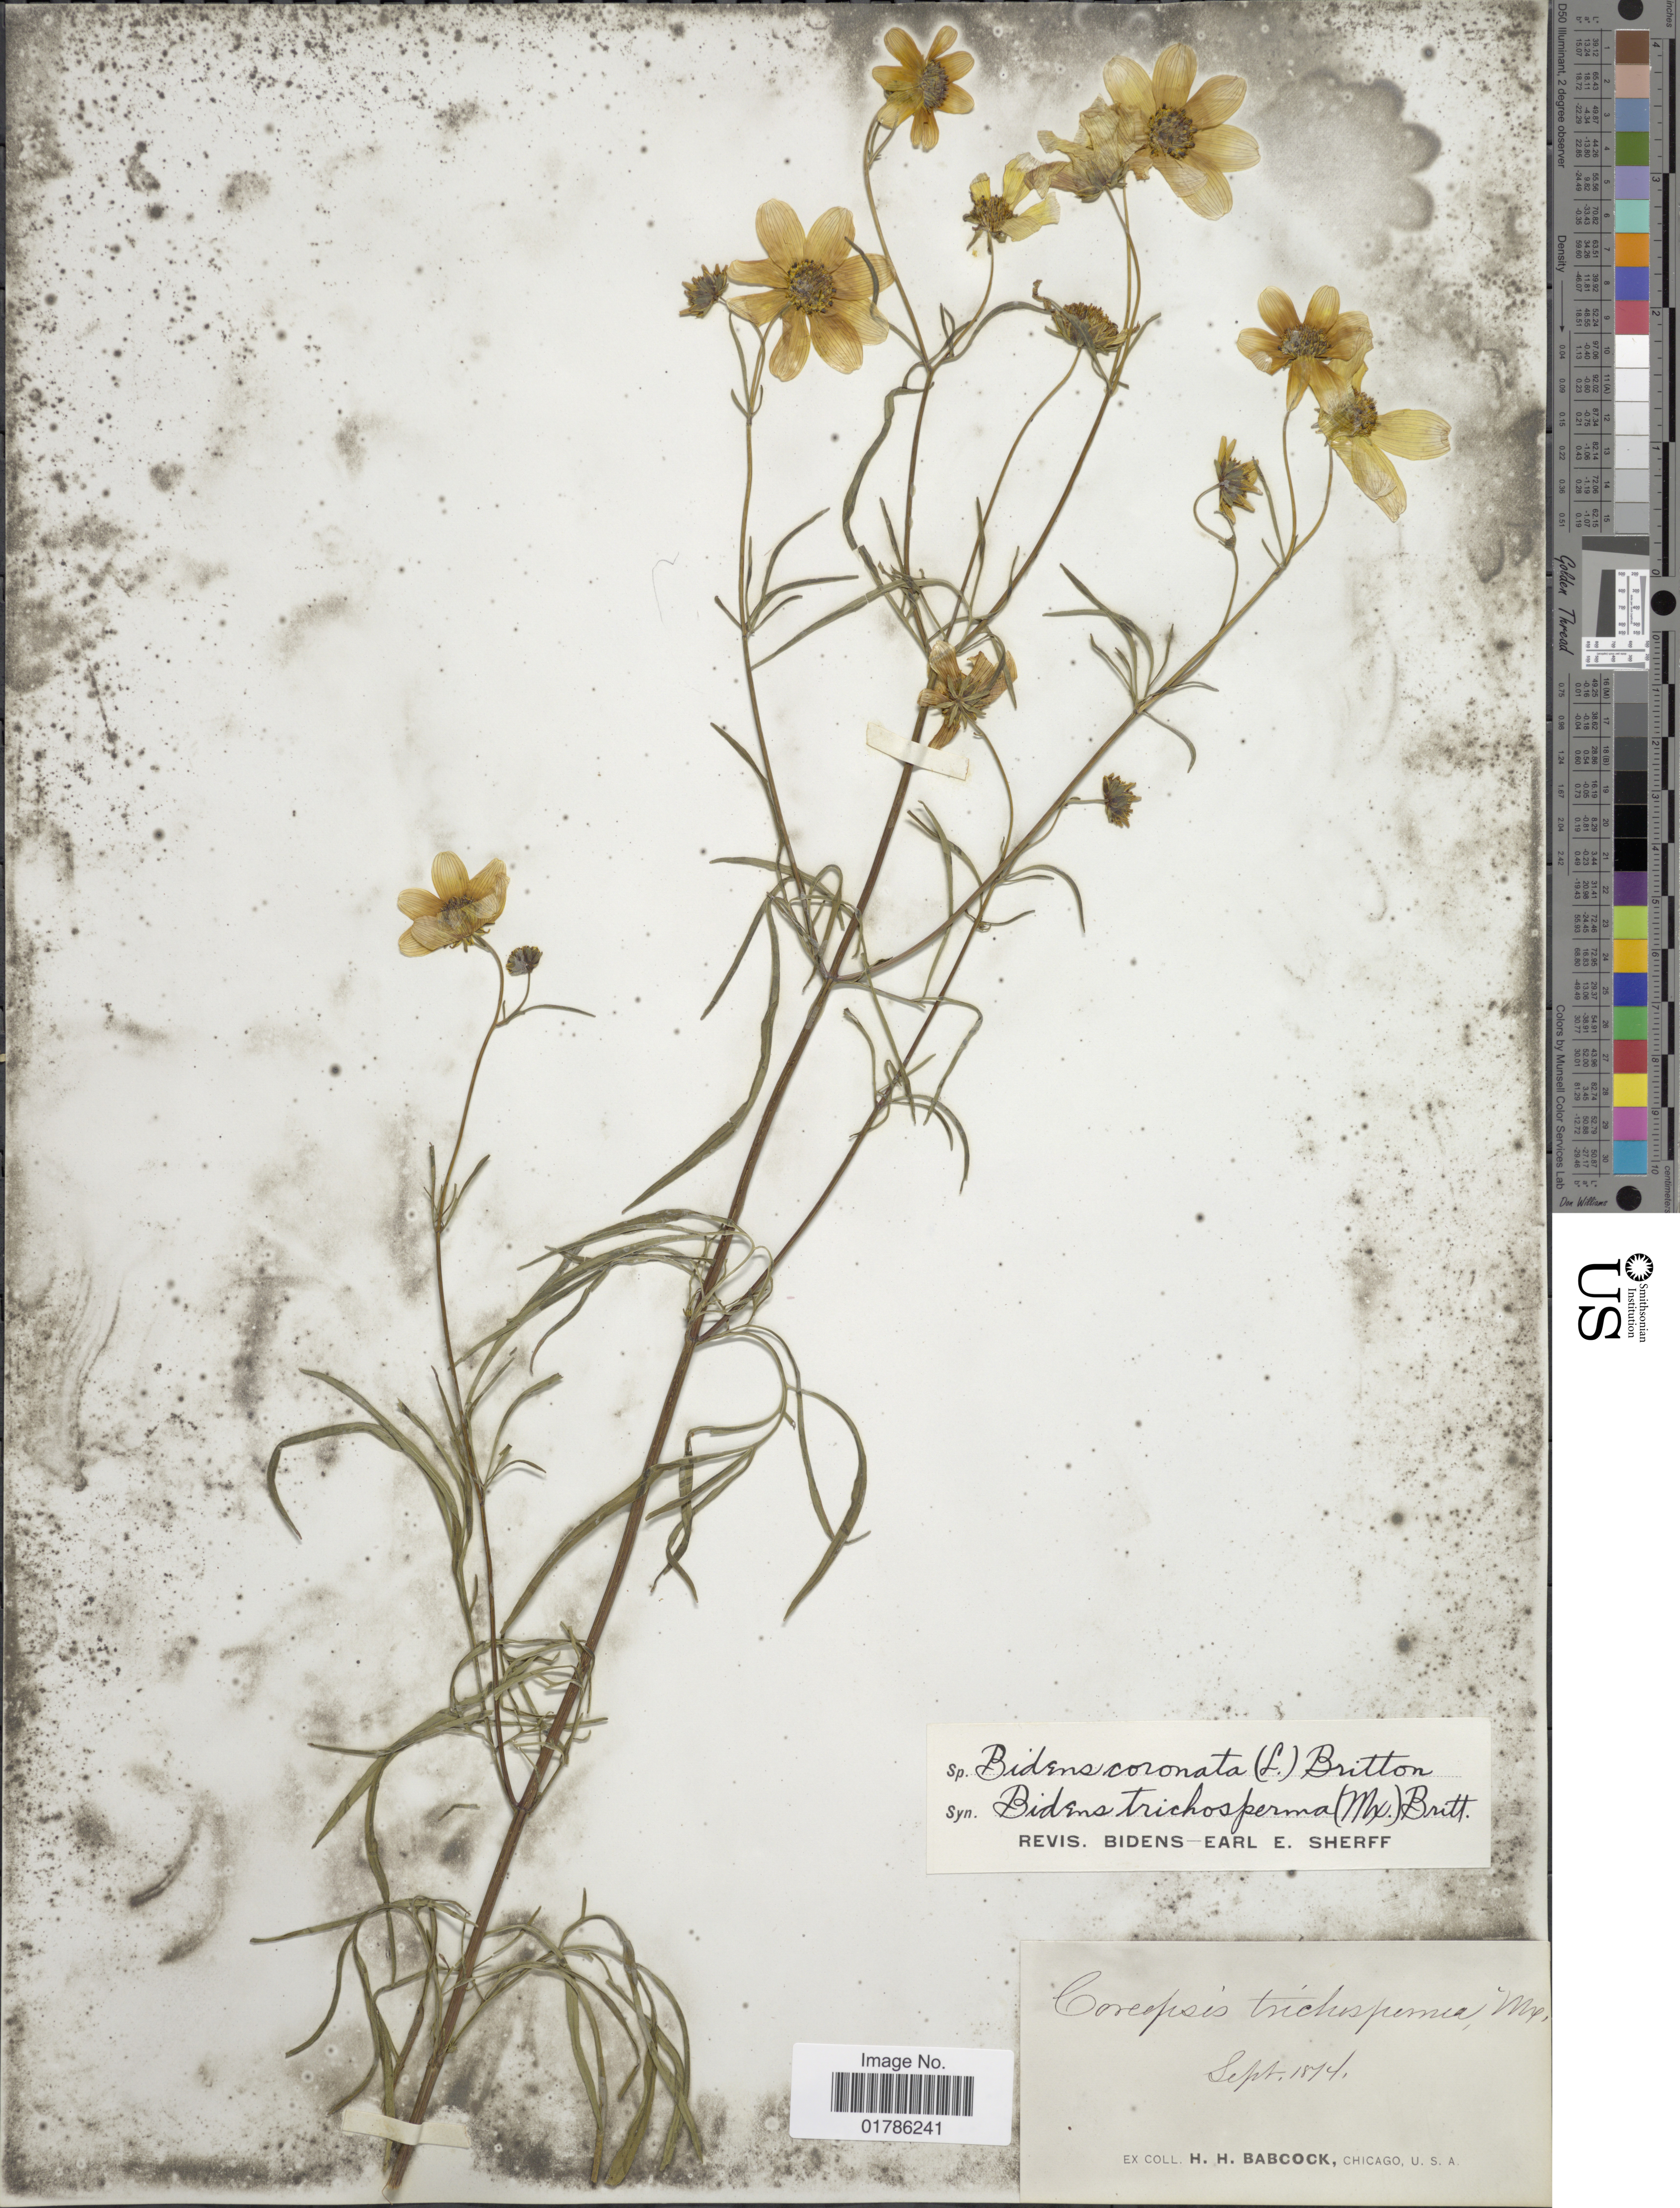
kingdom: Plantae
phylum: Tracheophyta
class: Magnoliopsida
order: Asterales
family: Asteraceae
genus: Bidens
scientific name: Bidens coronata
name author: (L.) Britton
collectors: H. Babcock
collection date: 1874-09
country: United States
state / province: Illinois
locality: Chicago